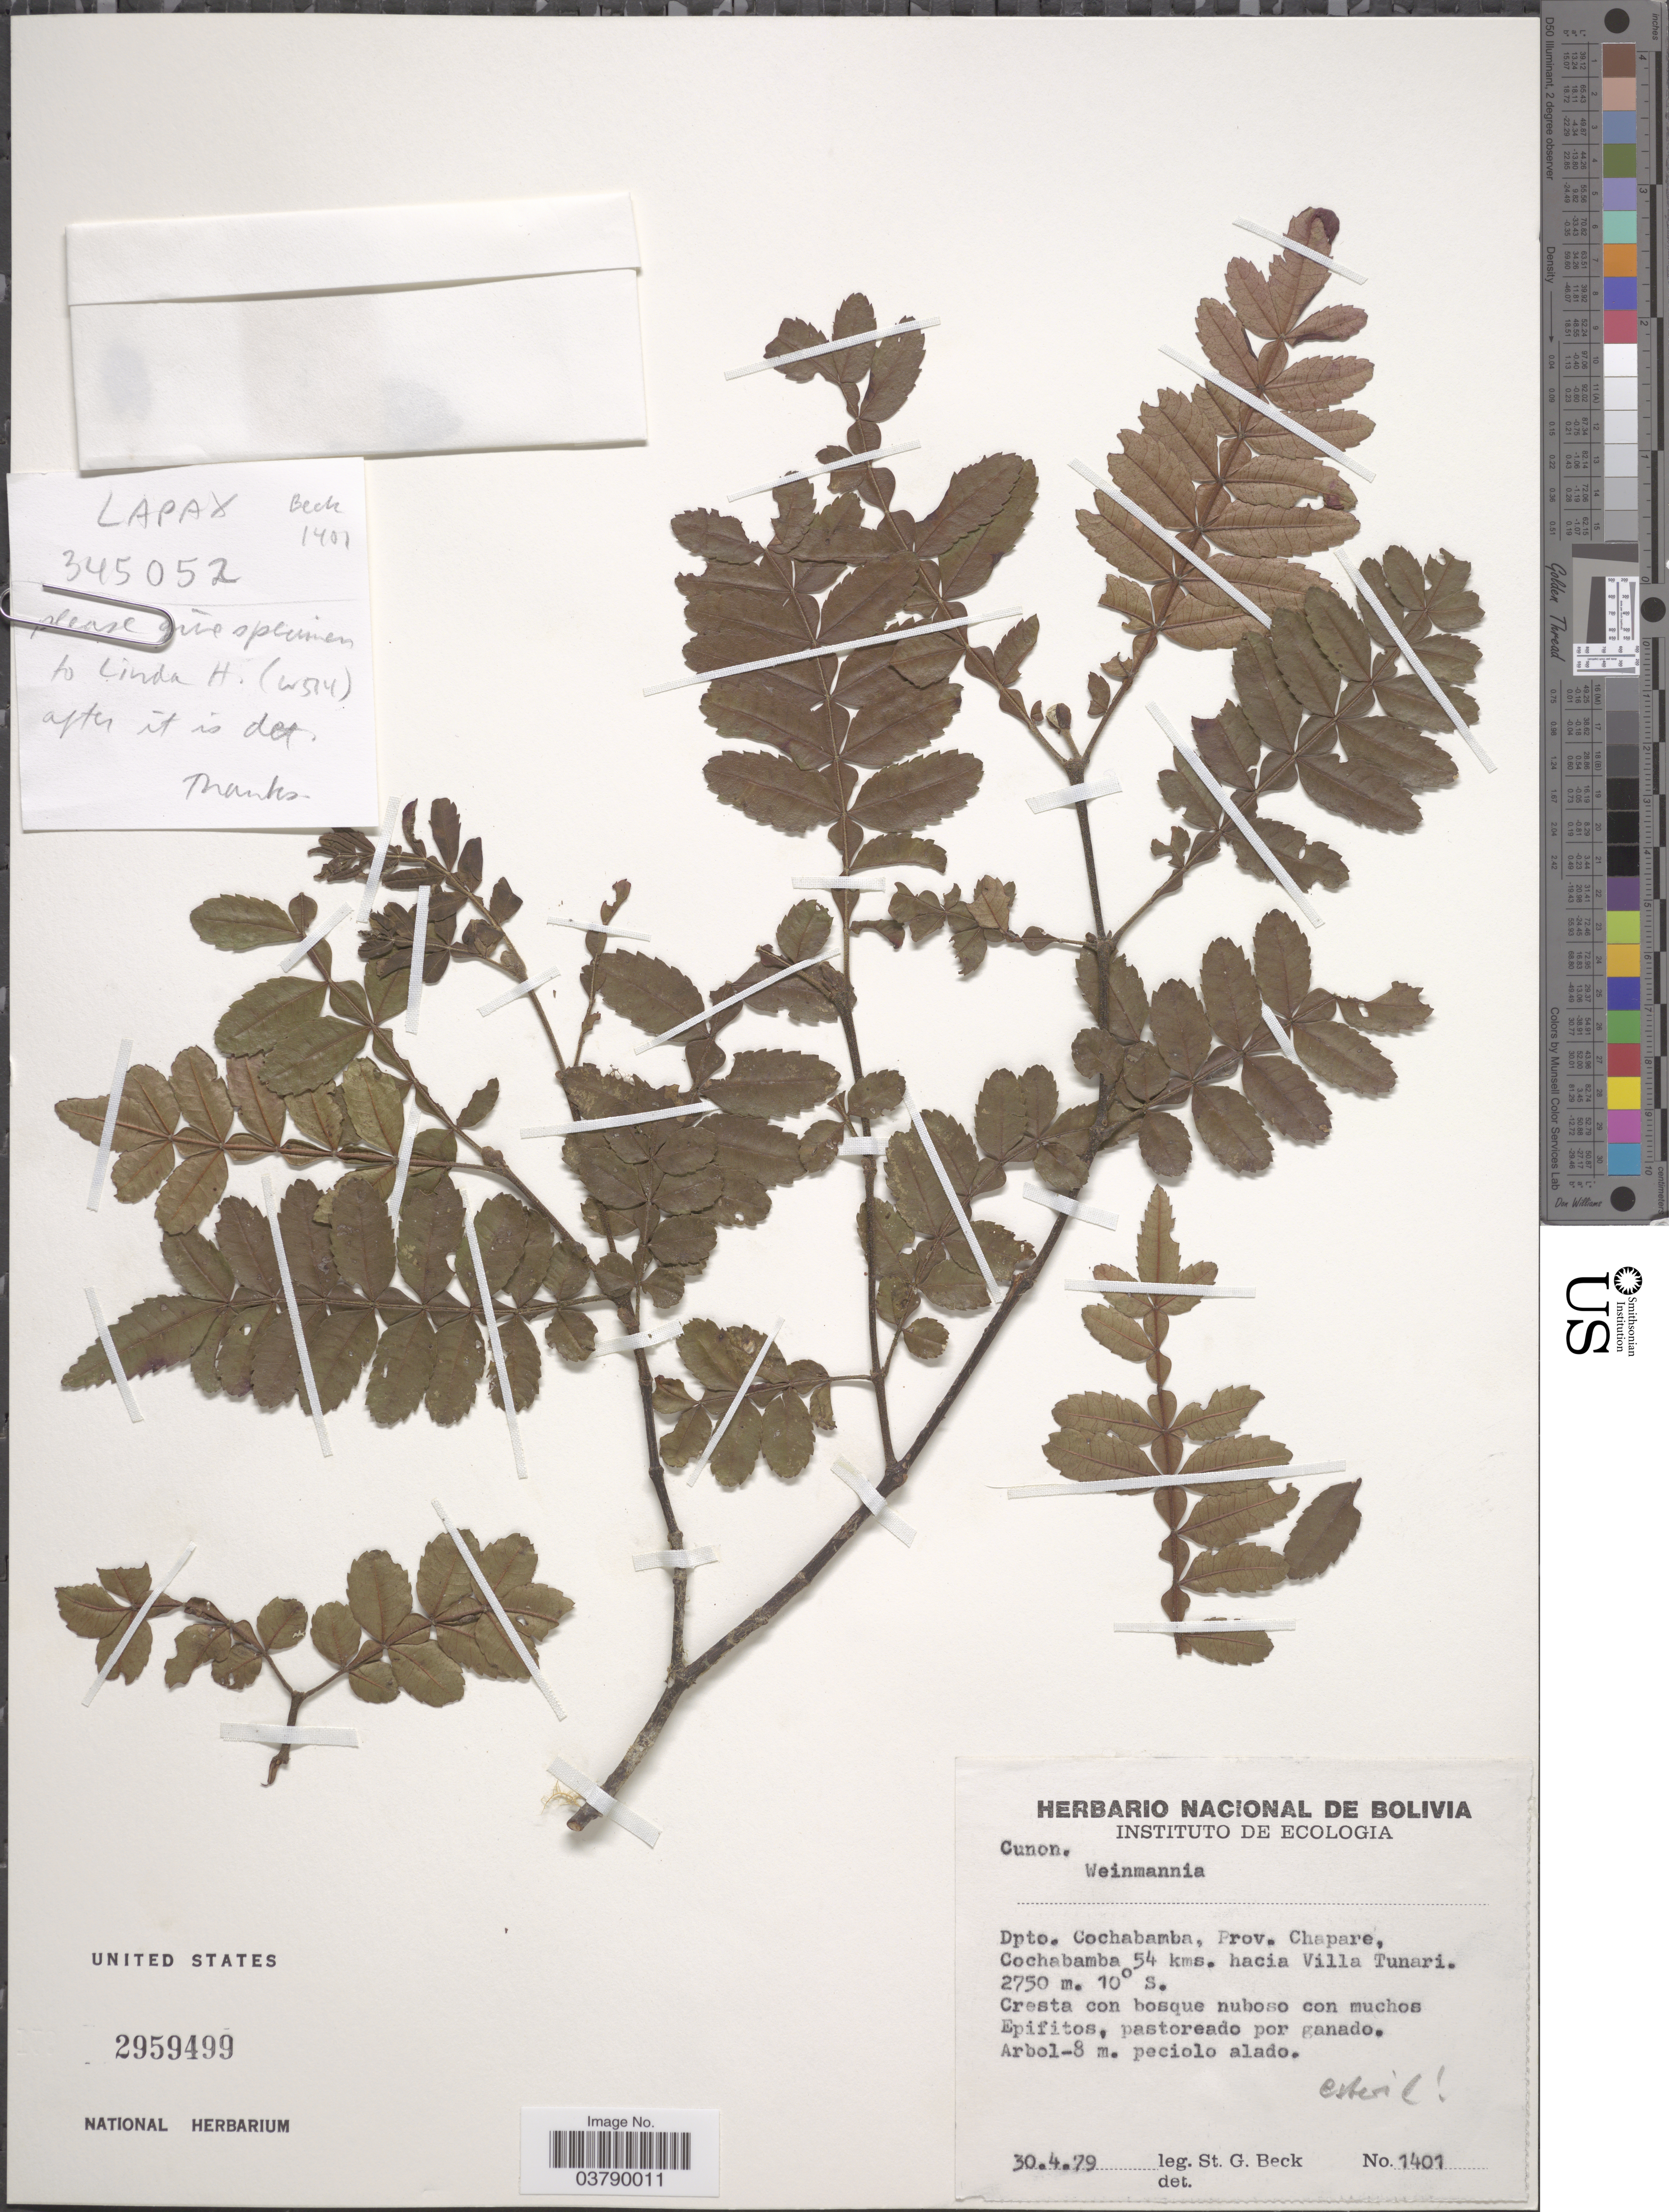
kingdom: Plantae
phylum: Tracheophyta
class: Magnoliopsida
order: Oxalidales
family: Cunoniaceae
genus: Weinmannia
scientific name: Weinmannia sp.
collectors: S. G. Beck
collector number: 1401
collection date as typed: Transcribed d/m/y: 30/4/79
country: Bolivia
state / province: Cochabamba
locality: Dpto. Cochabamba, Prov. Chapare, Cochabamba 54 kms. hacia Villa Tunari.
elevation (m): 2750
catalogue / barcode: US 2959499